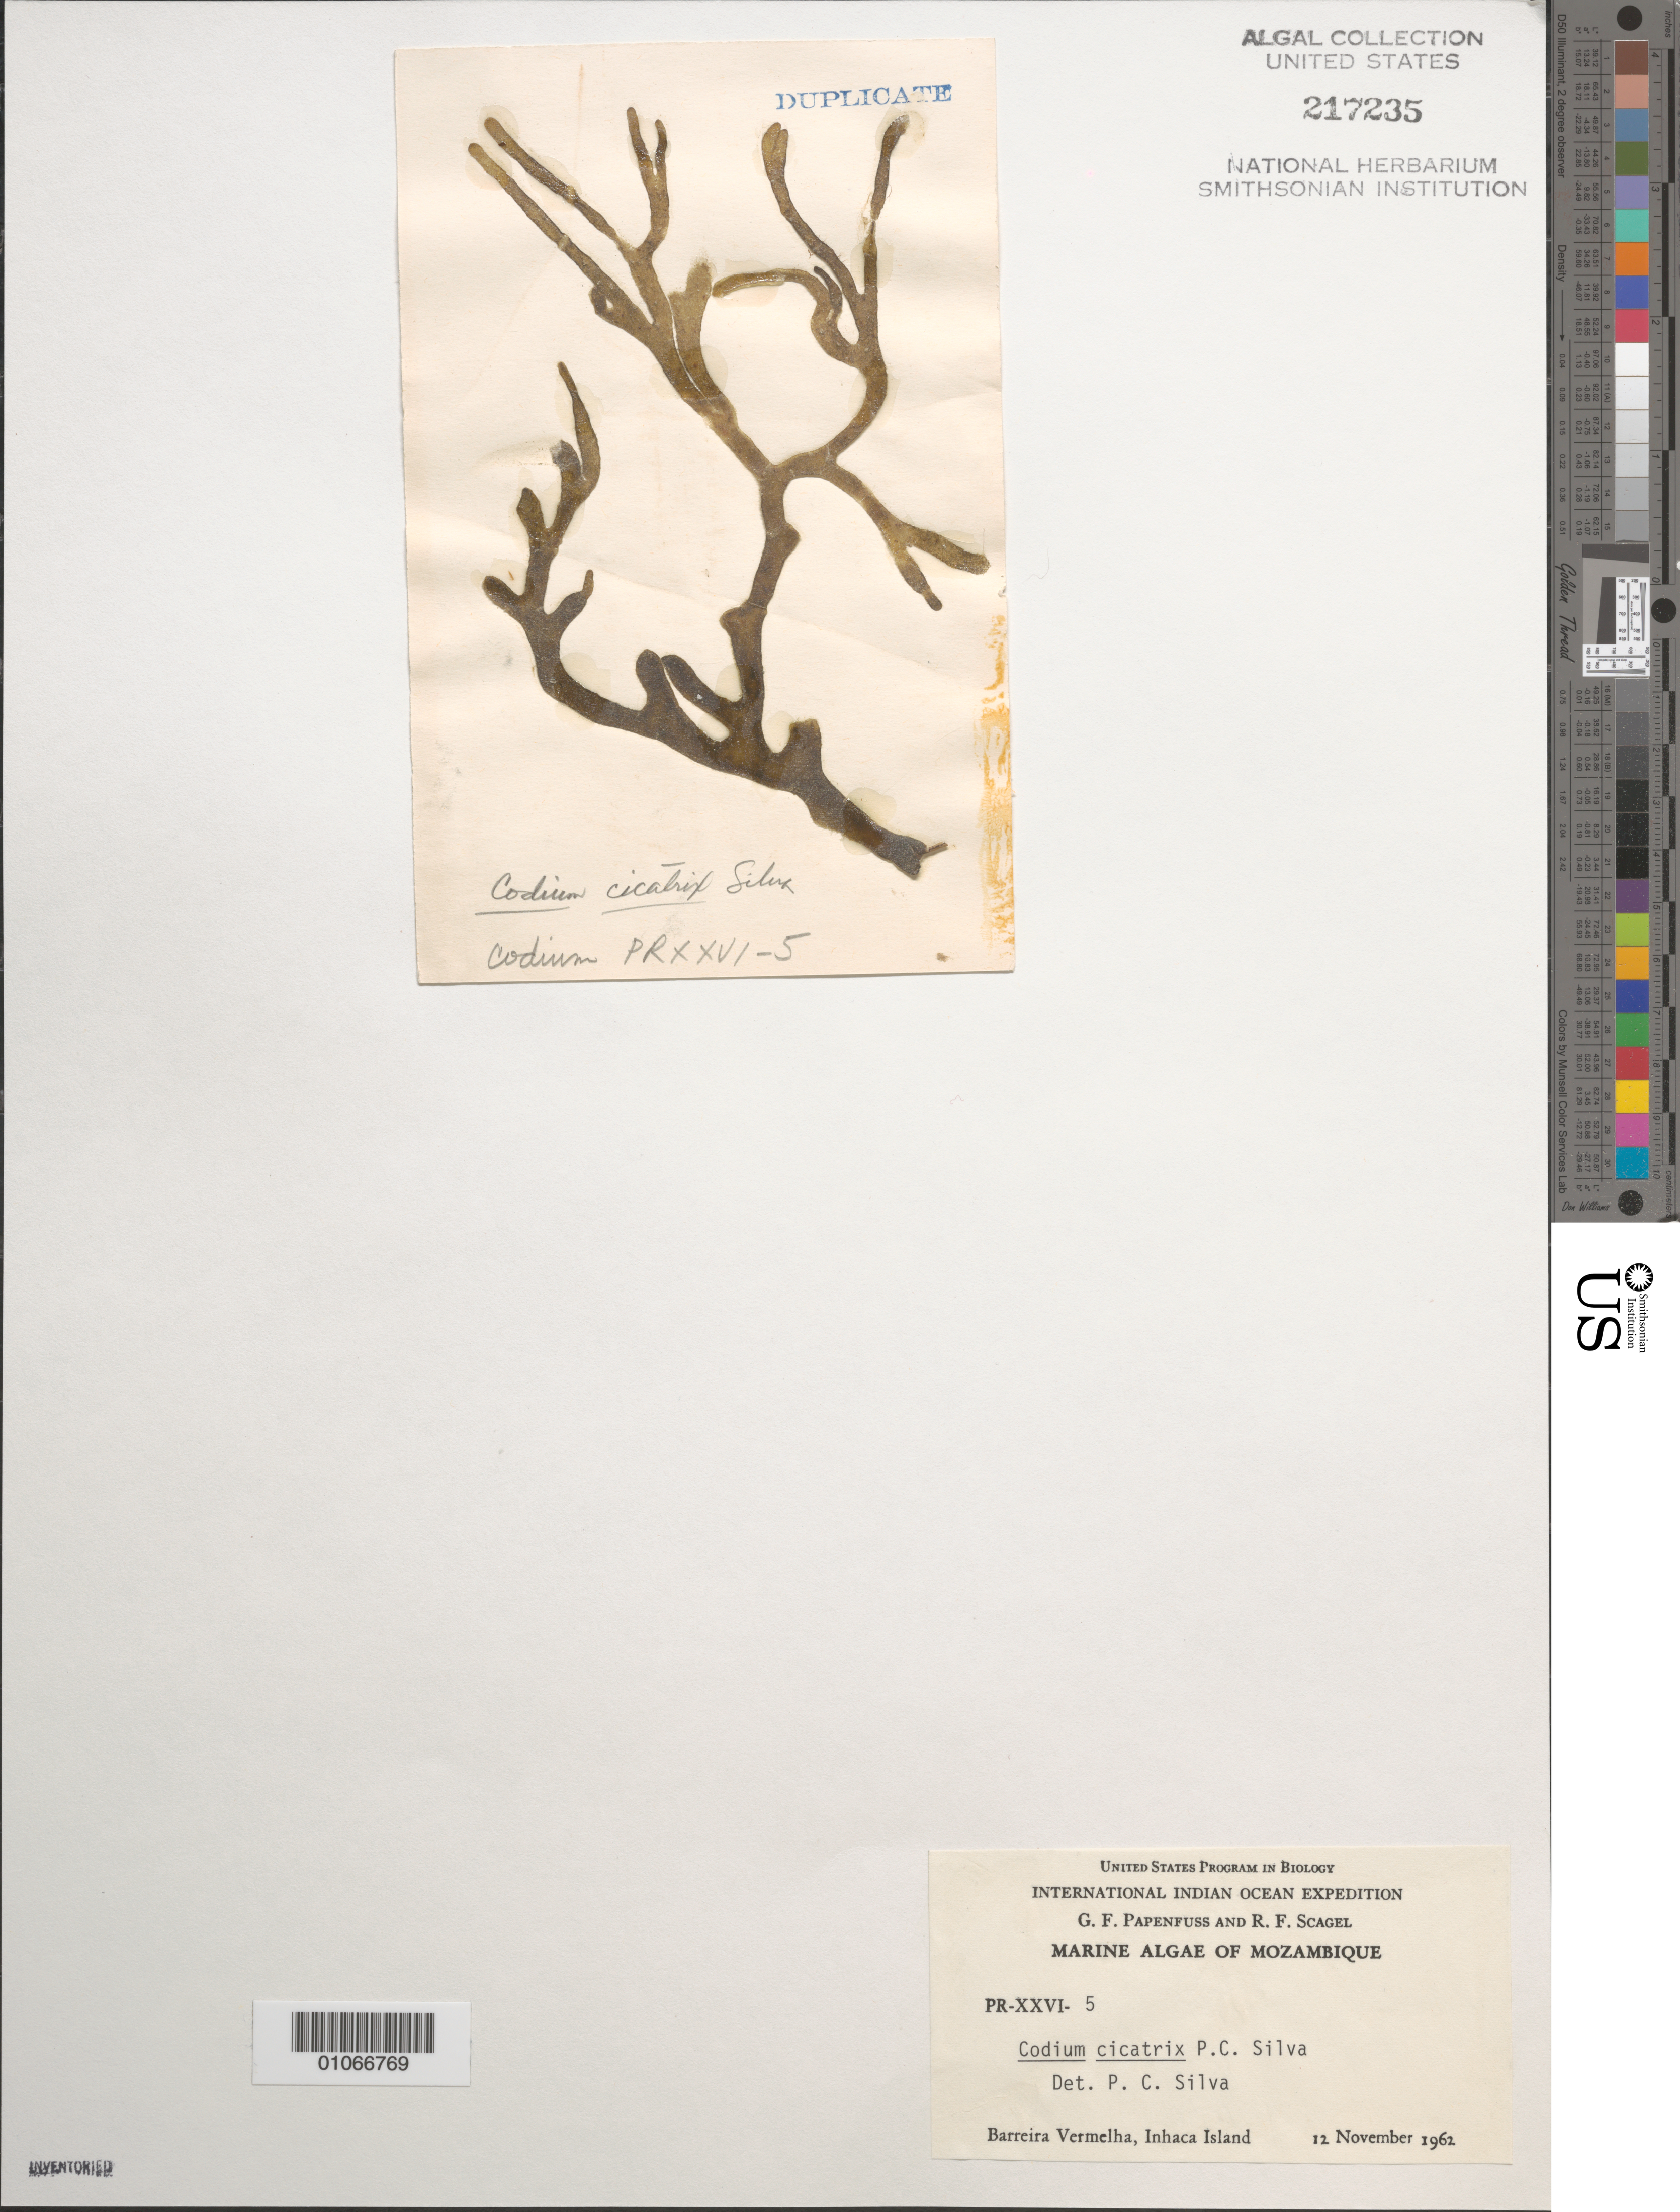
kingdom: Plantae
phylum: Chlorophyta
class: Ulvophyceae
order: Bryopsidales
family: Codiaceae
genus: Codium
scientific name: Codium cicatrix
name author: P.C. Silva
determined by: Silva, P. C.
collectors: G. Papenfuss & R. F. Scagel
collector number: PR-XXVI-5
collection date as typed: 12 Nov 1962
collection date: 1962-11-12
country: Mozambique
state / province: Maputo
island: Inhaca Island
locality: Barreira Vermelha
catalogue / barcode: US 217235